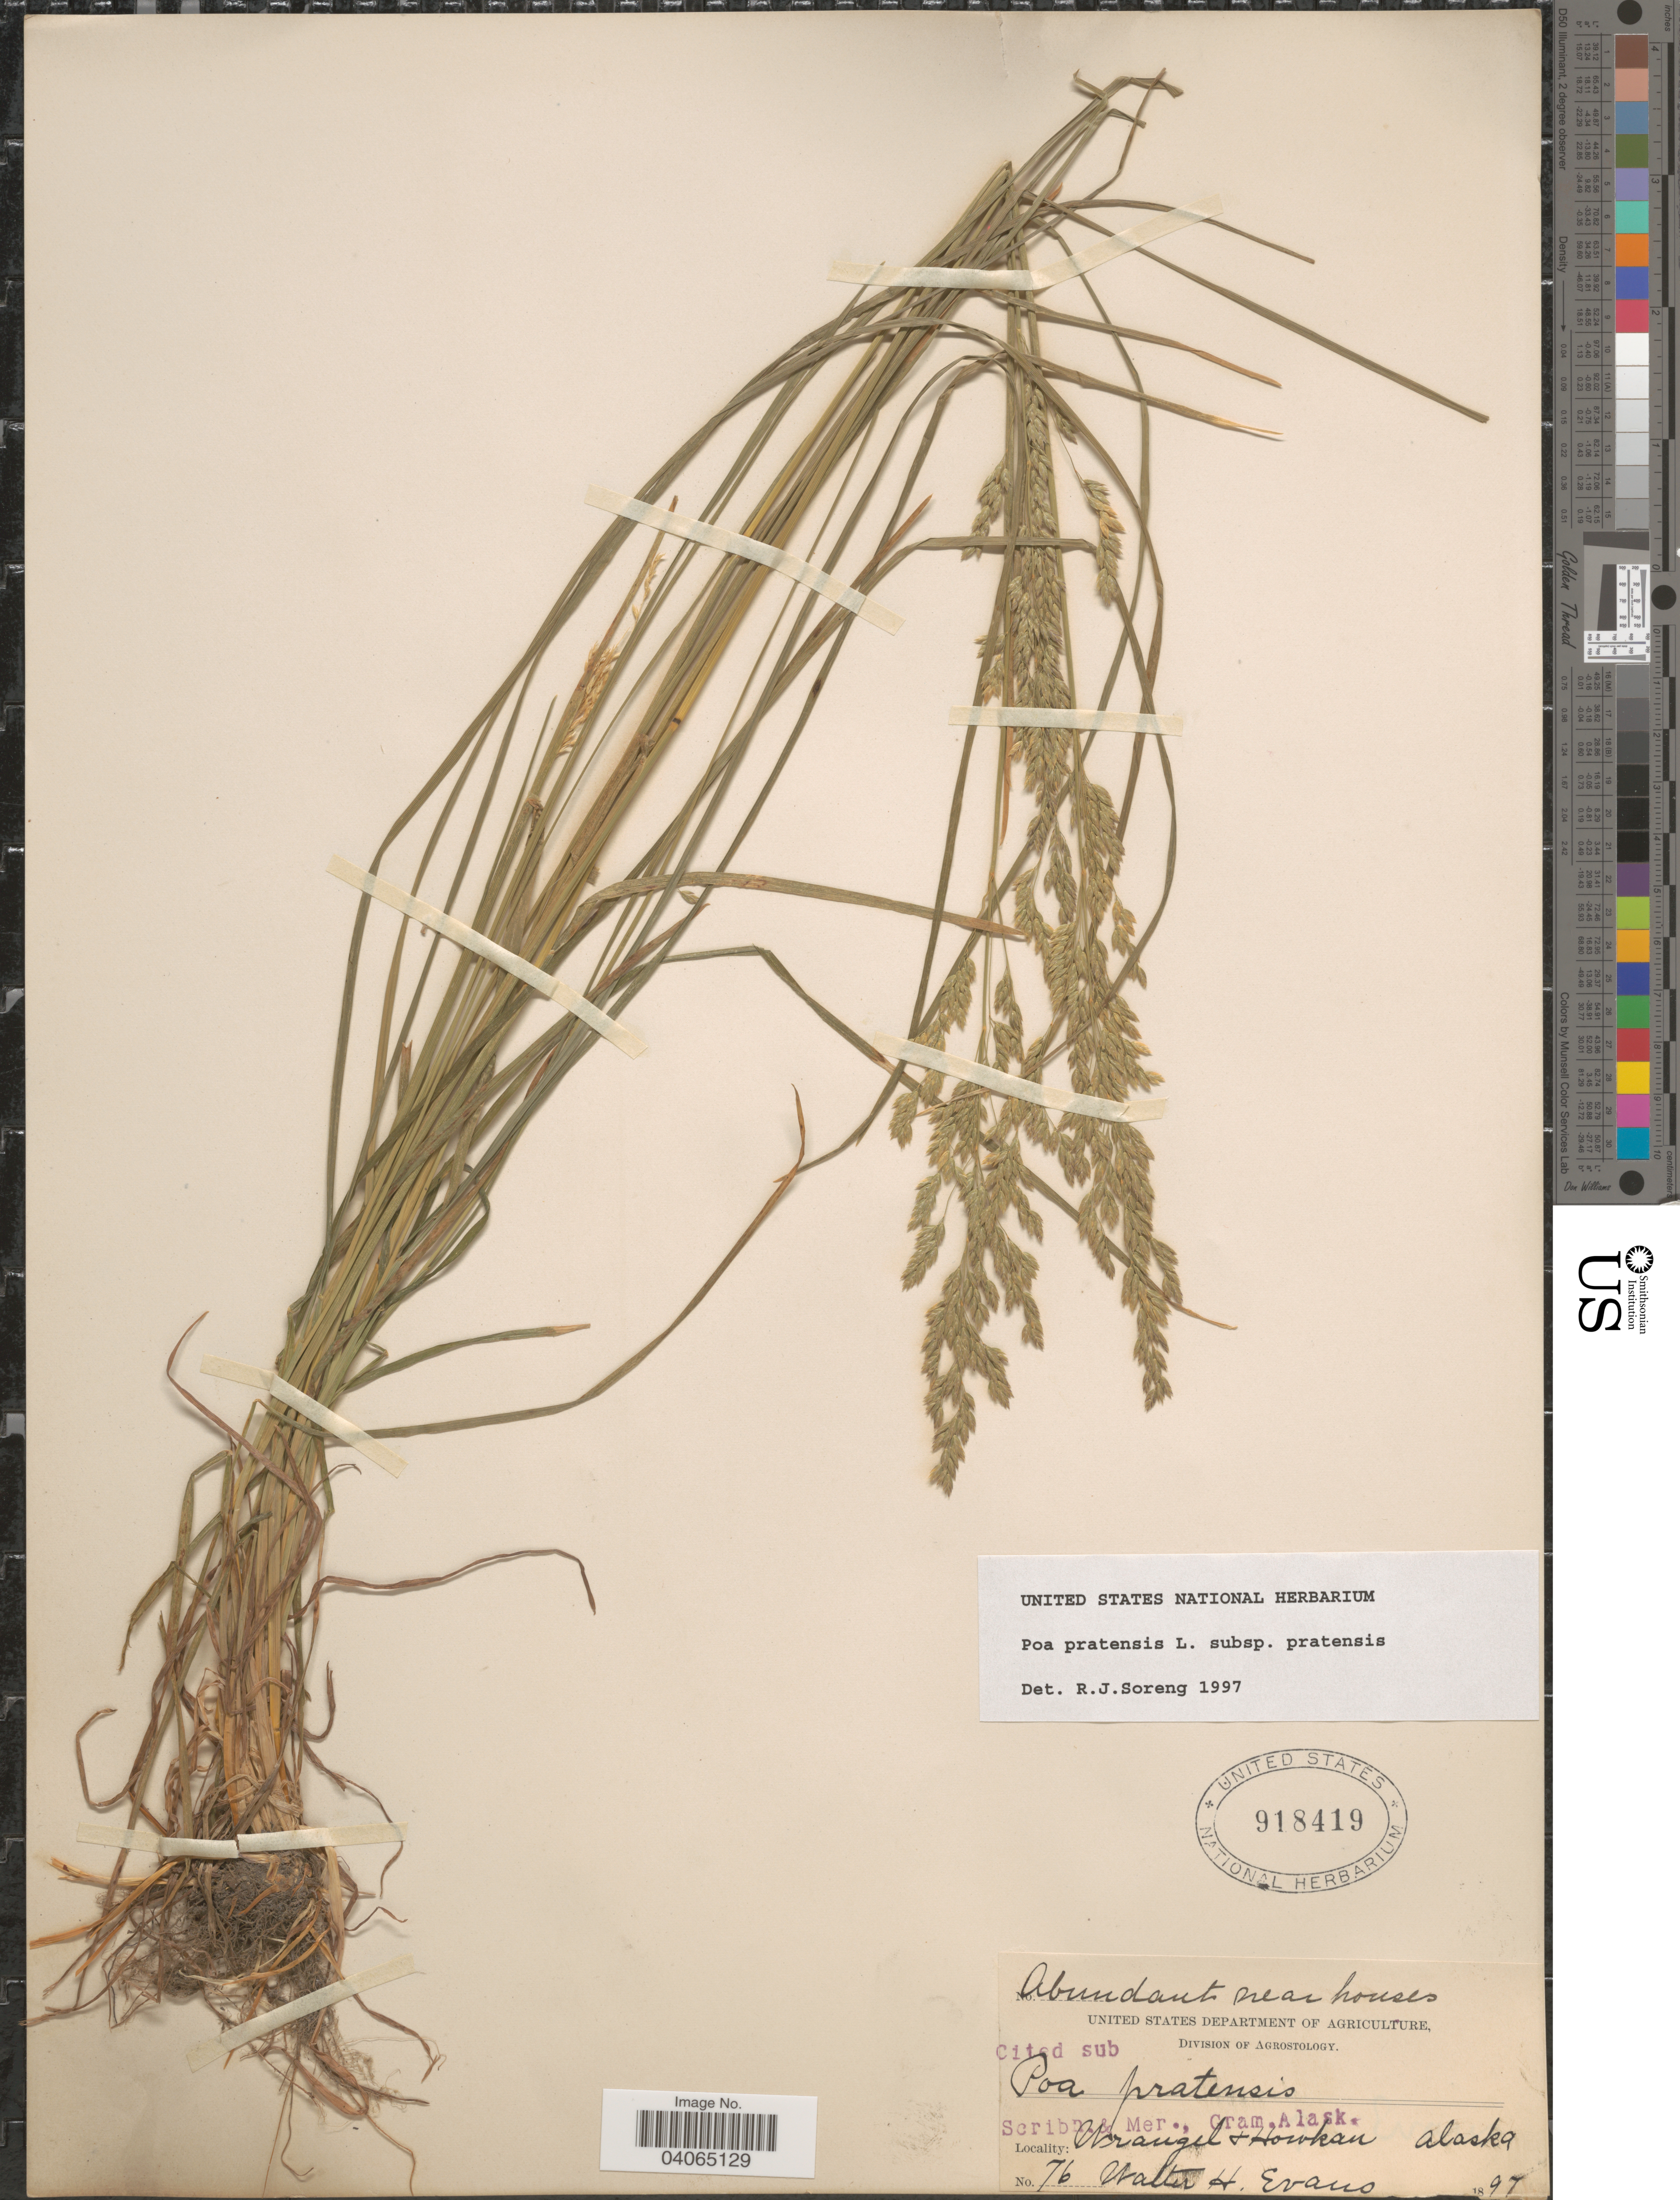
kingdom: Plantae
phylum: Tracheophyta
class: Liliopsida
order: Poales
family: Poaceae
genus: Poa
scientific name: Poa pratensis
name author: L.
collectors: W. H. Evans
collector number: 76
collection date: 1897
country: United States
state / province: Alaska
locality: Wrangell & Howkan.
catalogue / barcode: US 918419